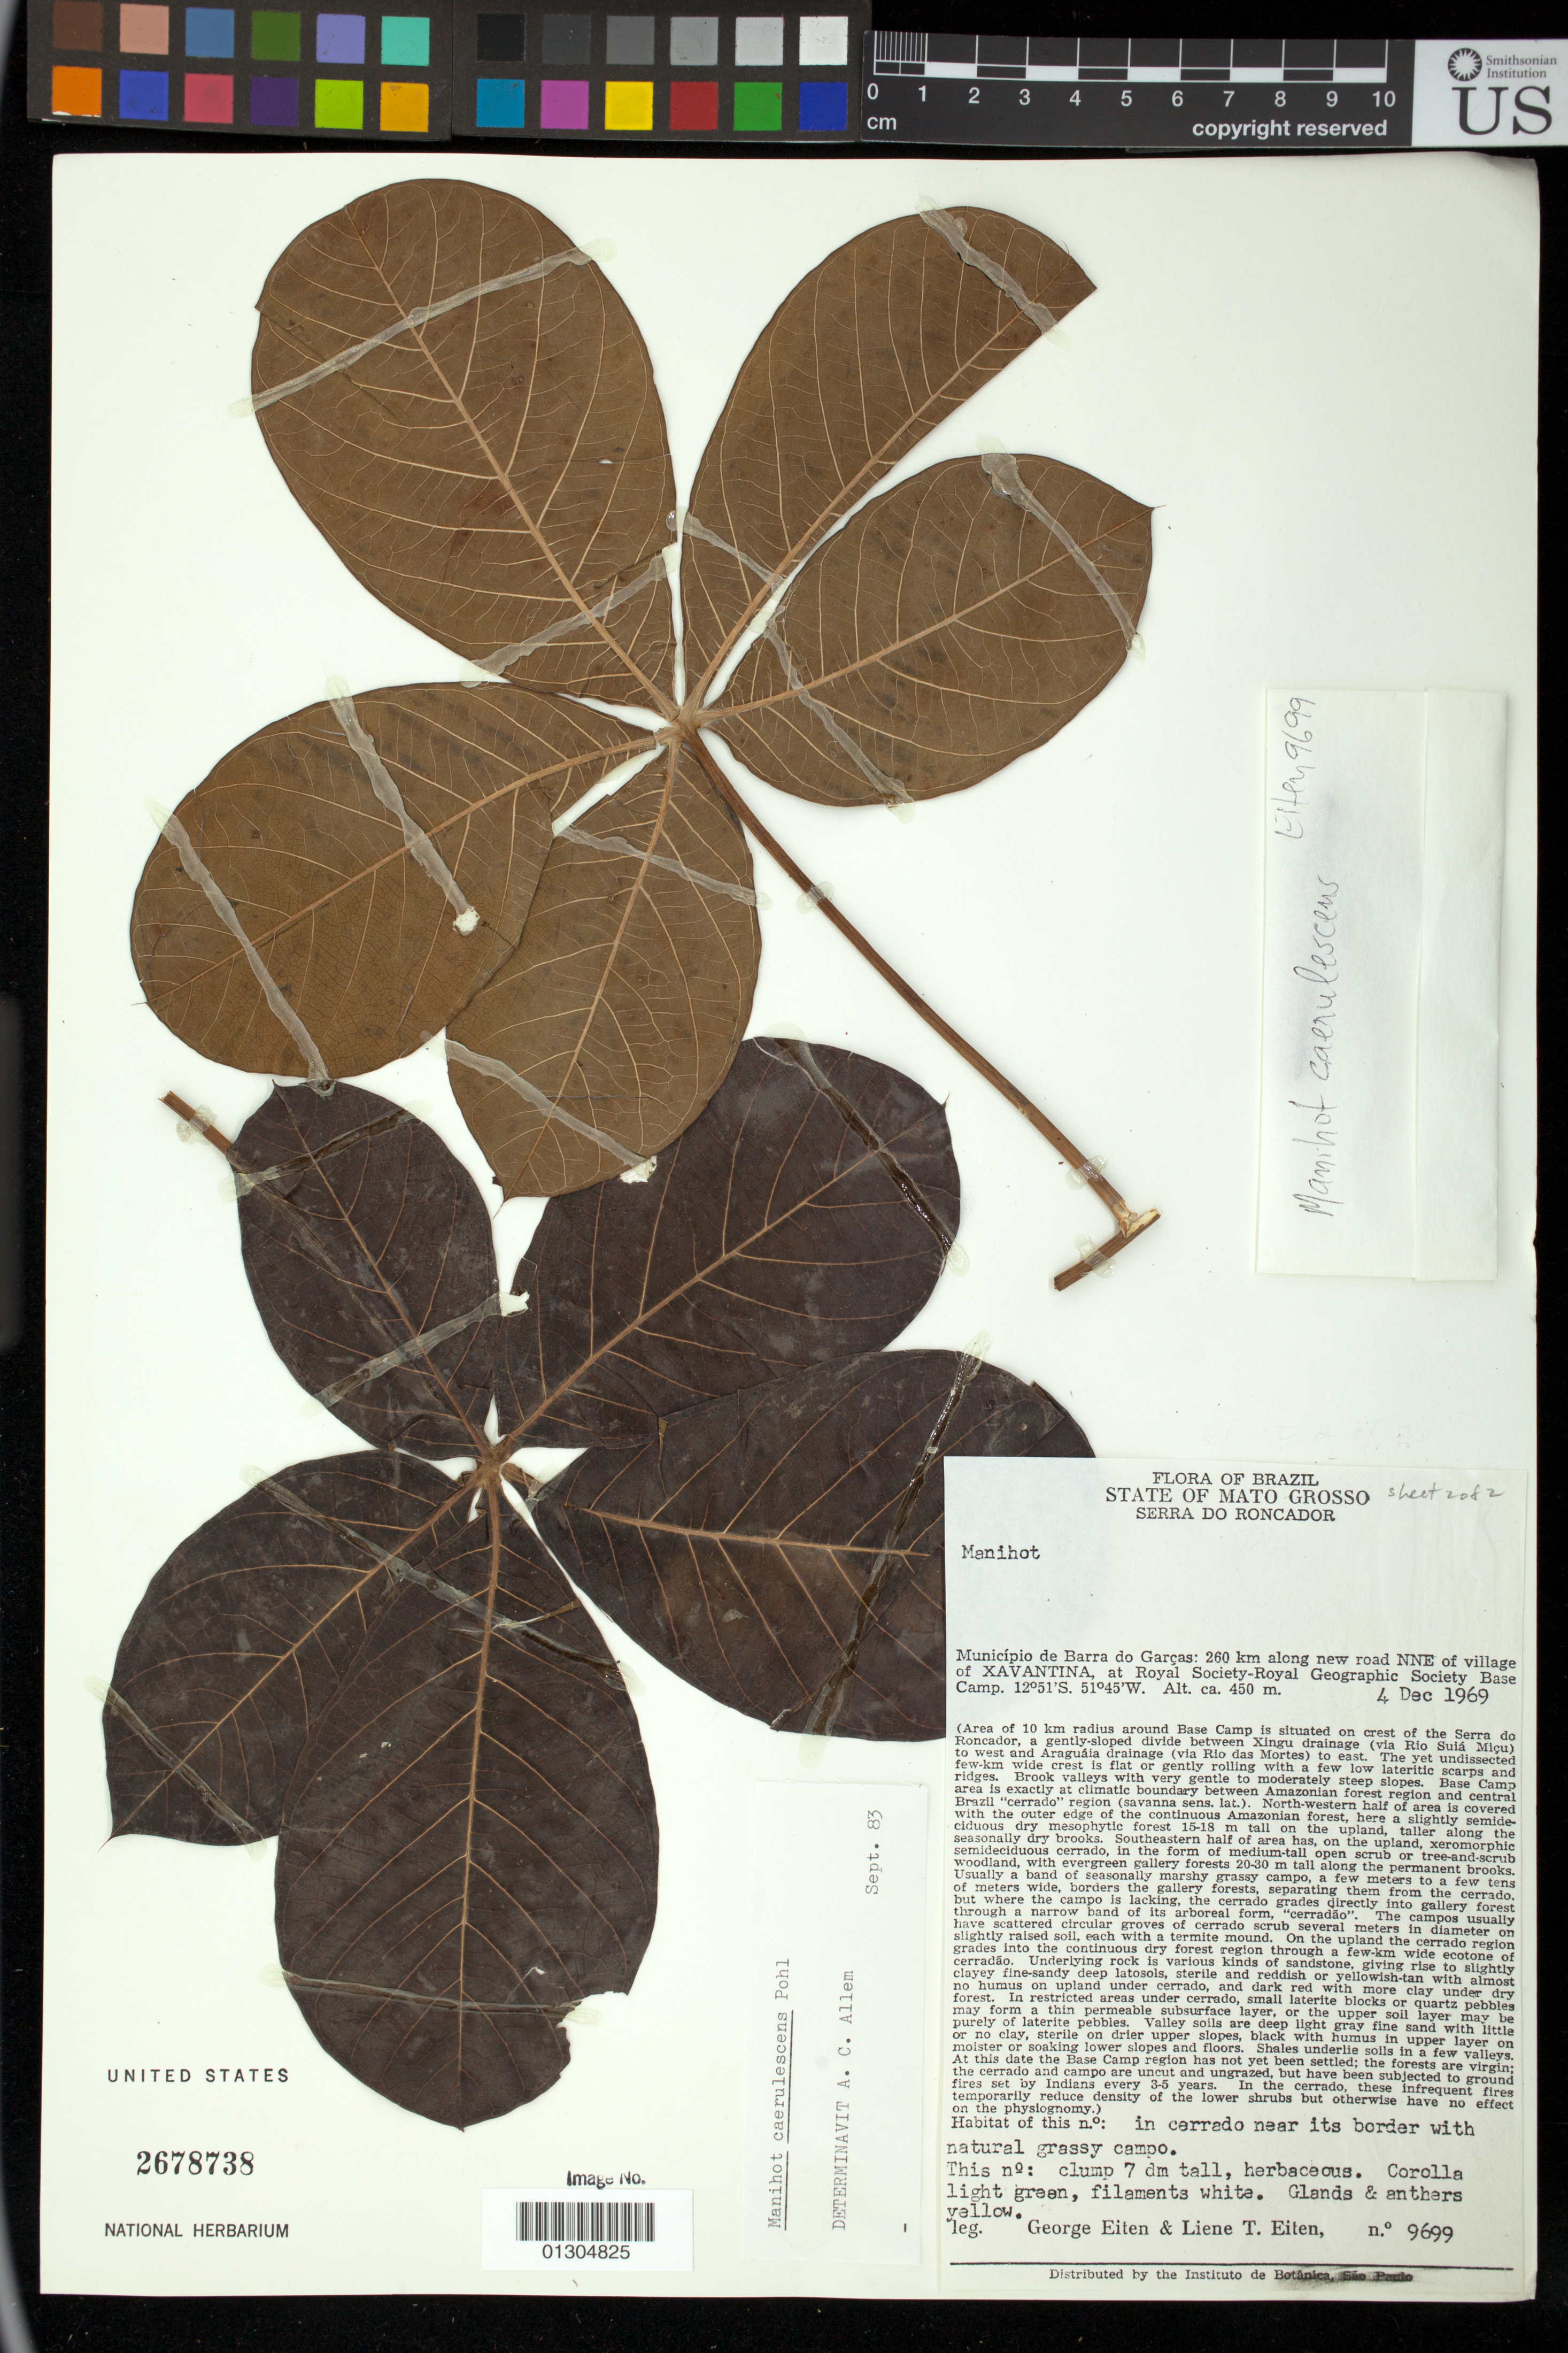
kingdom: Plantae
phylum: Tracheophyta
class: Magnoliopsida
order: Malpighiales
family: Euphorbiaceae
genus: Manihot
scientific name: Manihot caerulescens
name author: Pohl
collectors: G. Eiten & L. T. Eiten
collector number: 9699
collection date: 1969-12-04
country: Brazil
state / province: Mato Grosso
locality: Municipio de Barra do Garcas: 260 km along new road NNE of village of XAVANTINA, at Royal Society-Royal Geographic Society Base Camp.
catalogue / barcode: US 2678738